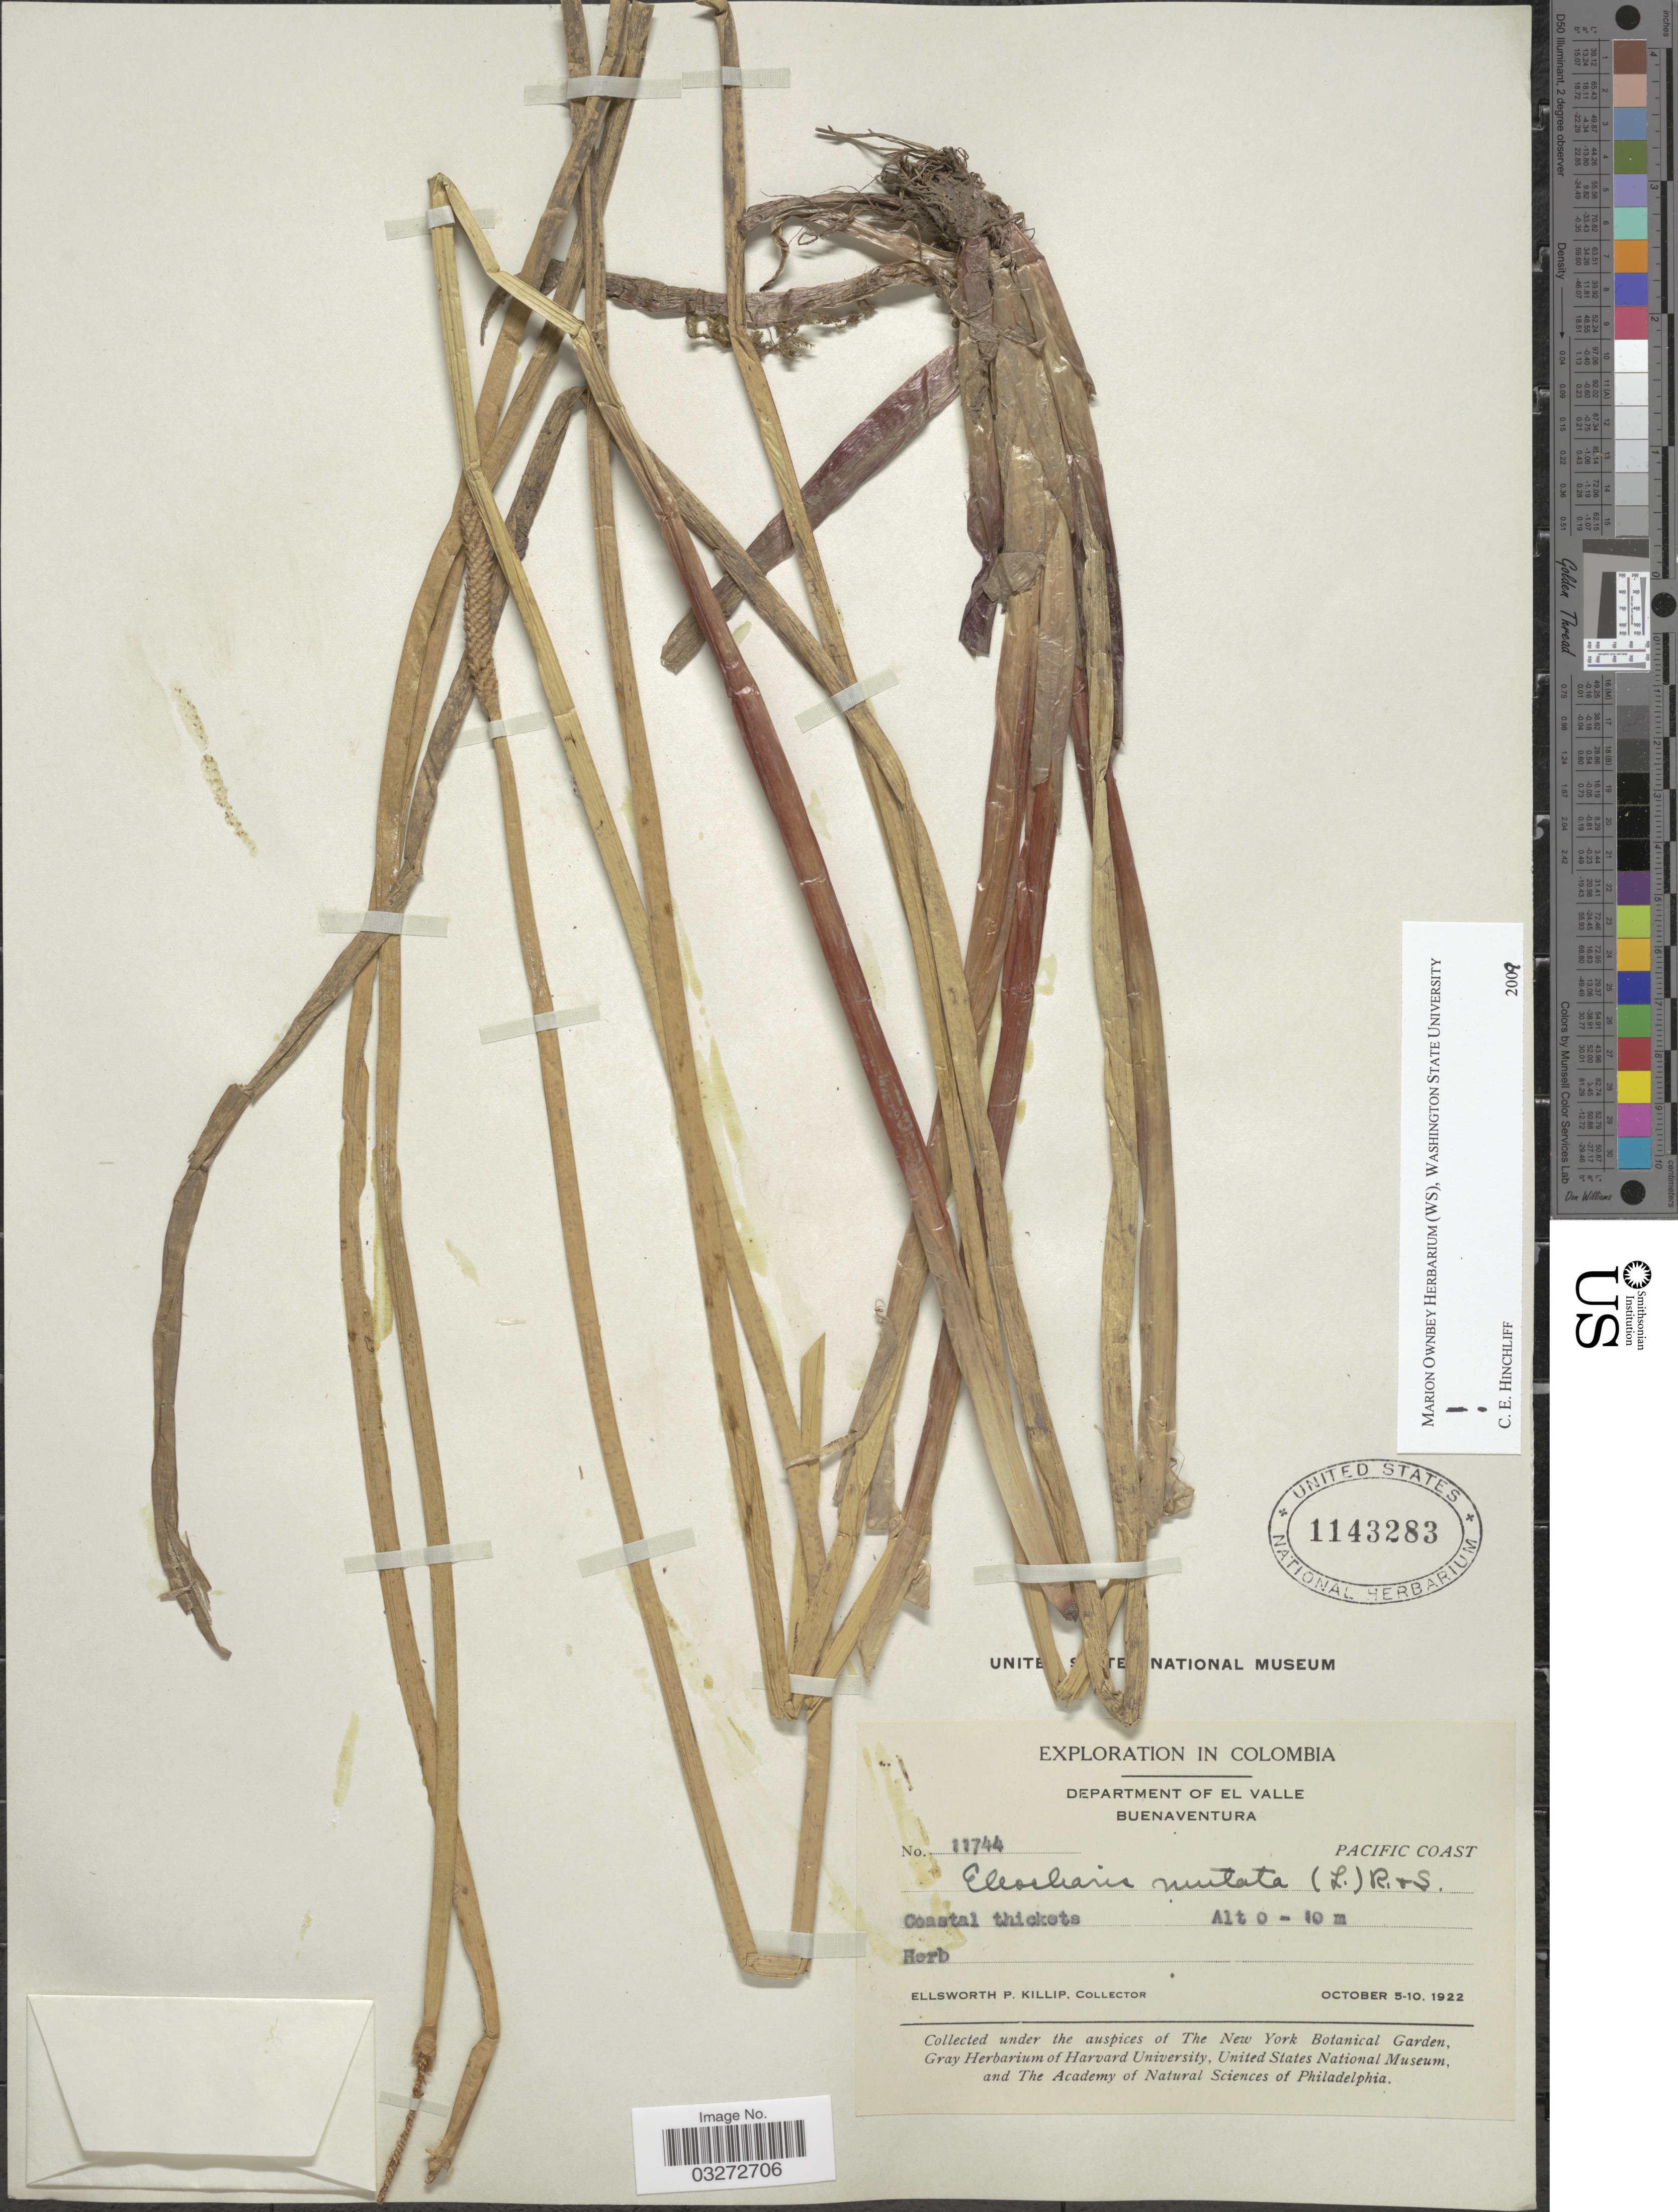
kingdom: Plantae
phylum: Tracheophyta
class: Liliopsida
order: Poales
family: Cyperaceae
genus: Eleocharis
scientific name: Eleocharis mutata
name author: (L.) Roem. & Schult.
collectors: E. P. Killip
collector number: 11744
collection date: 1922-10-05/1922-10-10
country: Colombia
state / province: Valle del Cauca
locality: Department of El Valle. Buenaventura. Pacific Coast.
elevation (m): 0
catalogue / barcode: US 1143283